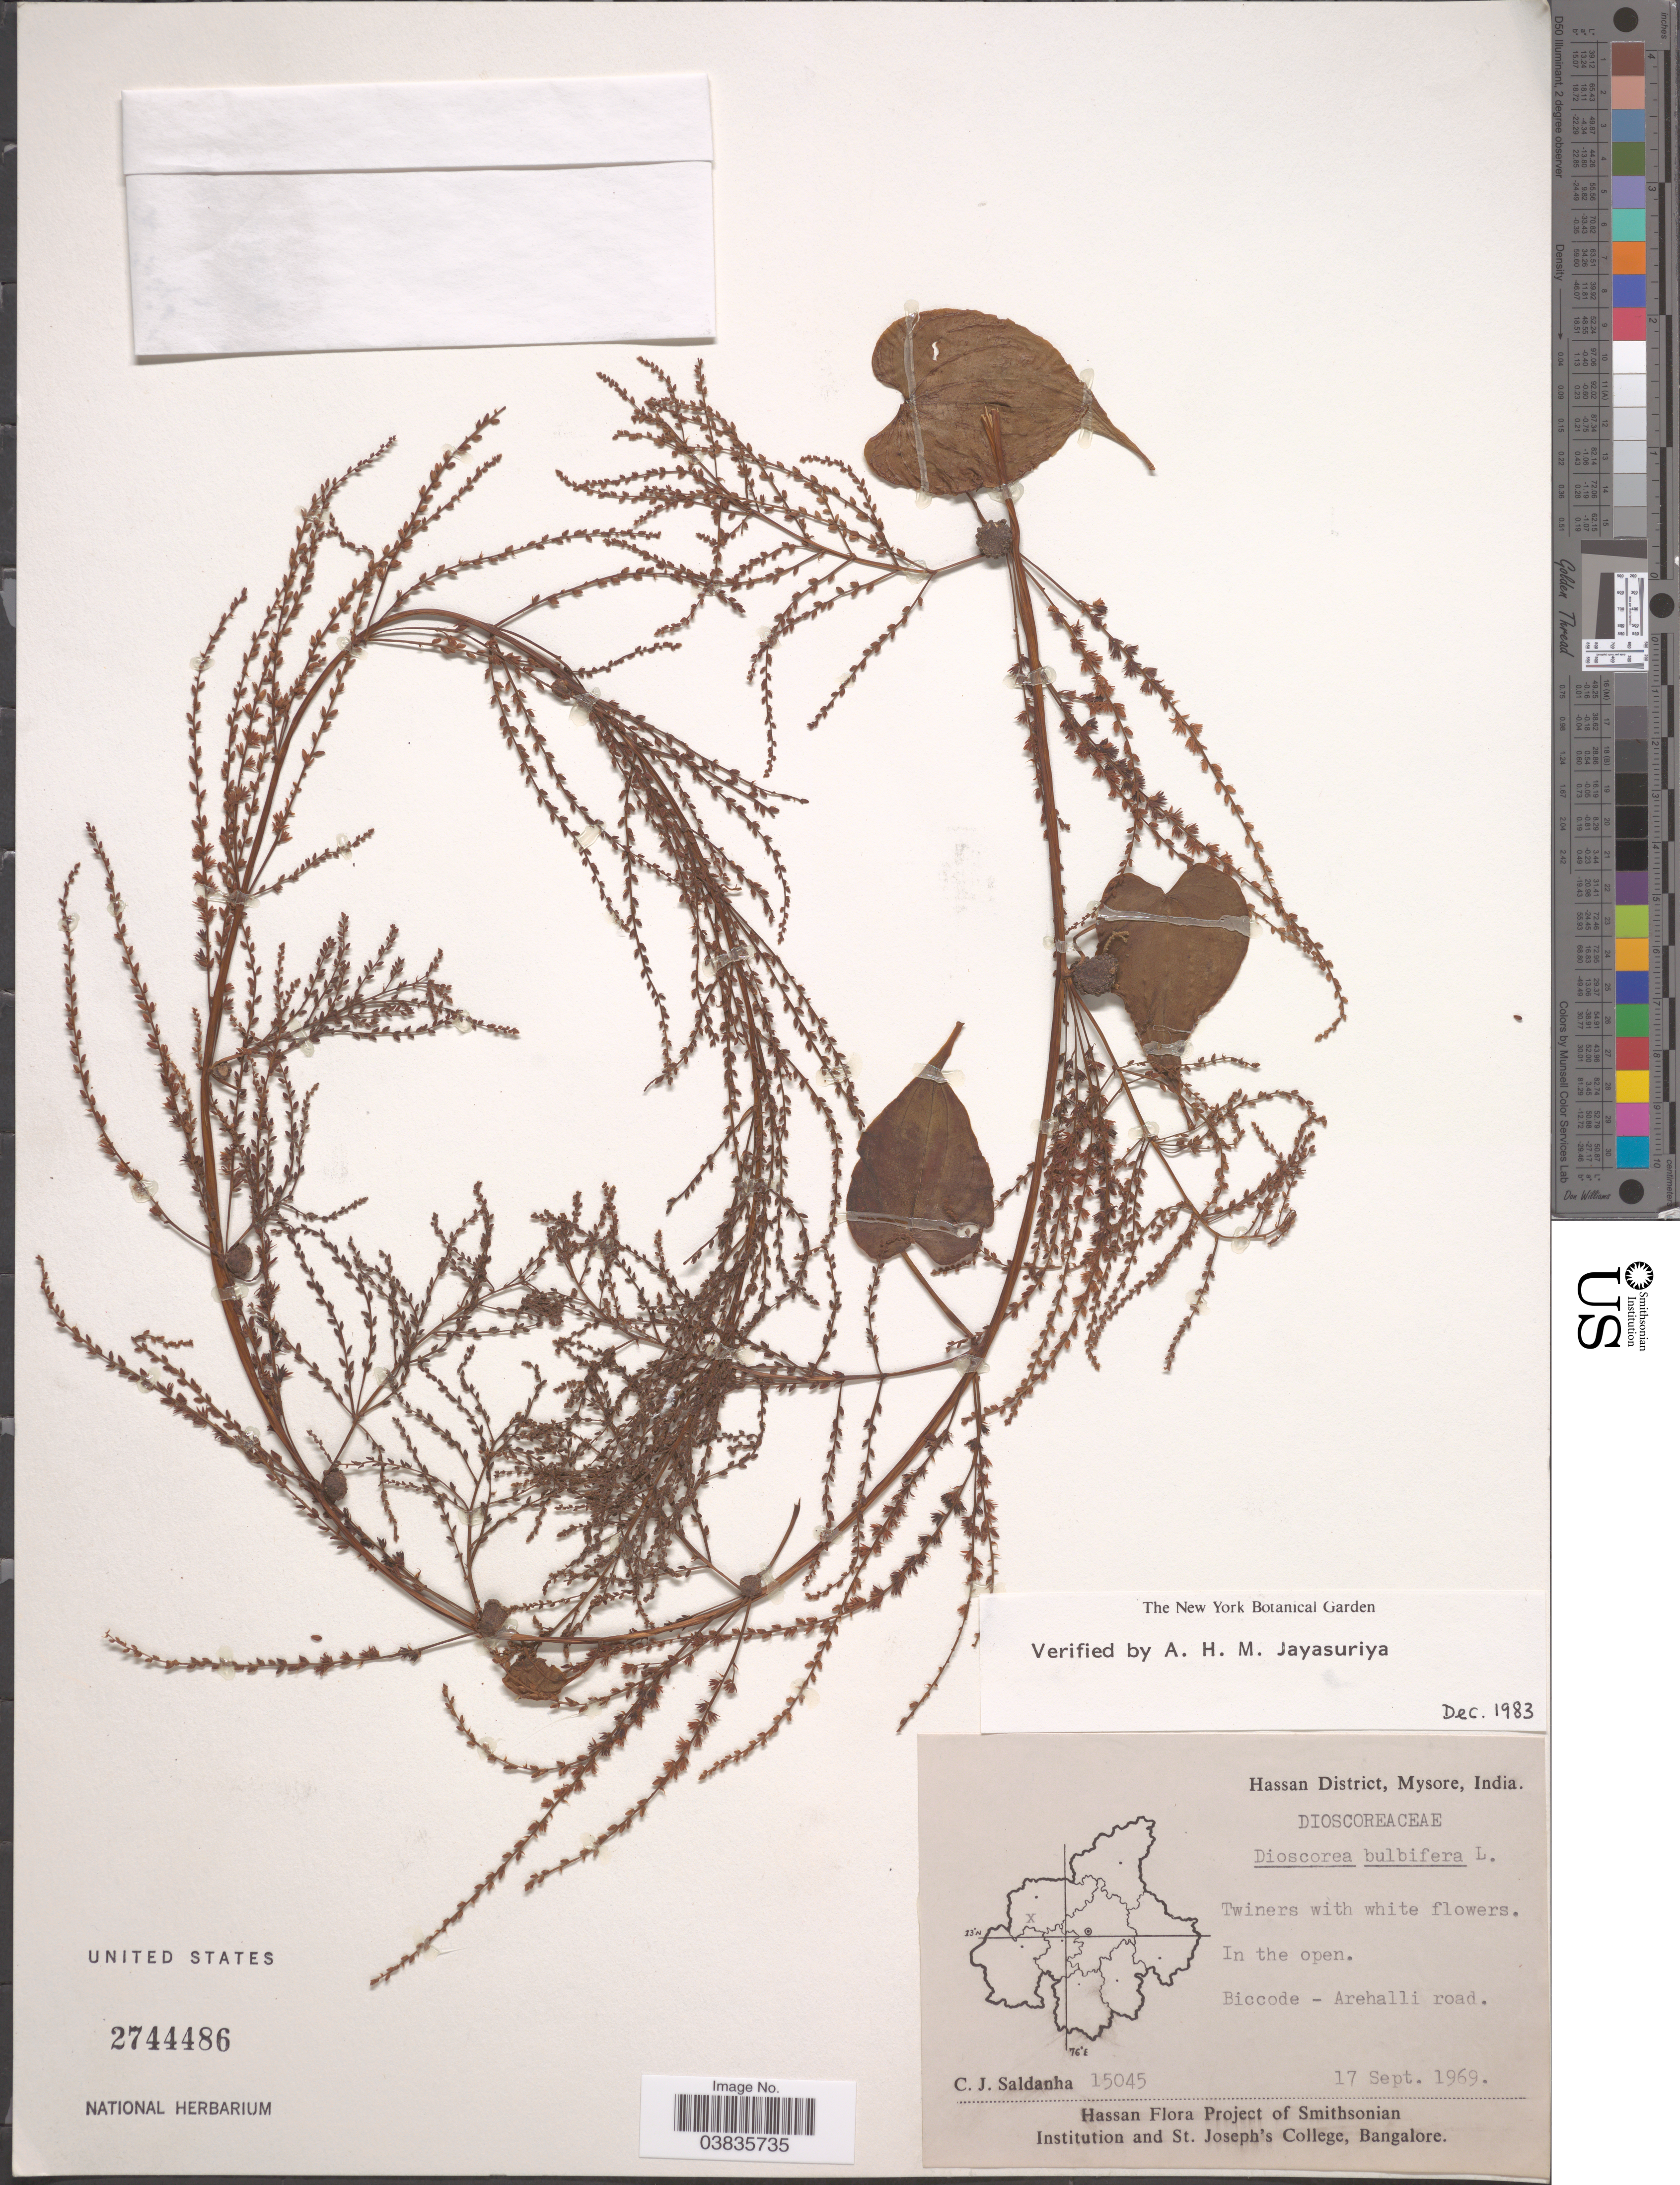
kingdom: Plantae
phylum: Tracheophyta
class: Liliopsida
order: Dioscoreales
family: Dioscoreaceae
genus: Dioscorea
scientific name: Dioscorea bulbifera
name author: L.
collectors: C. J. Saldanha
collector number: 15045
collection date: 1969-09-17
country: India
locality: Hassan District, Mysore. Biccode - Arehalli road.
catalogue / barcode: US 2744486